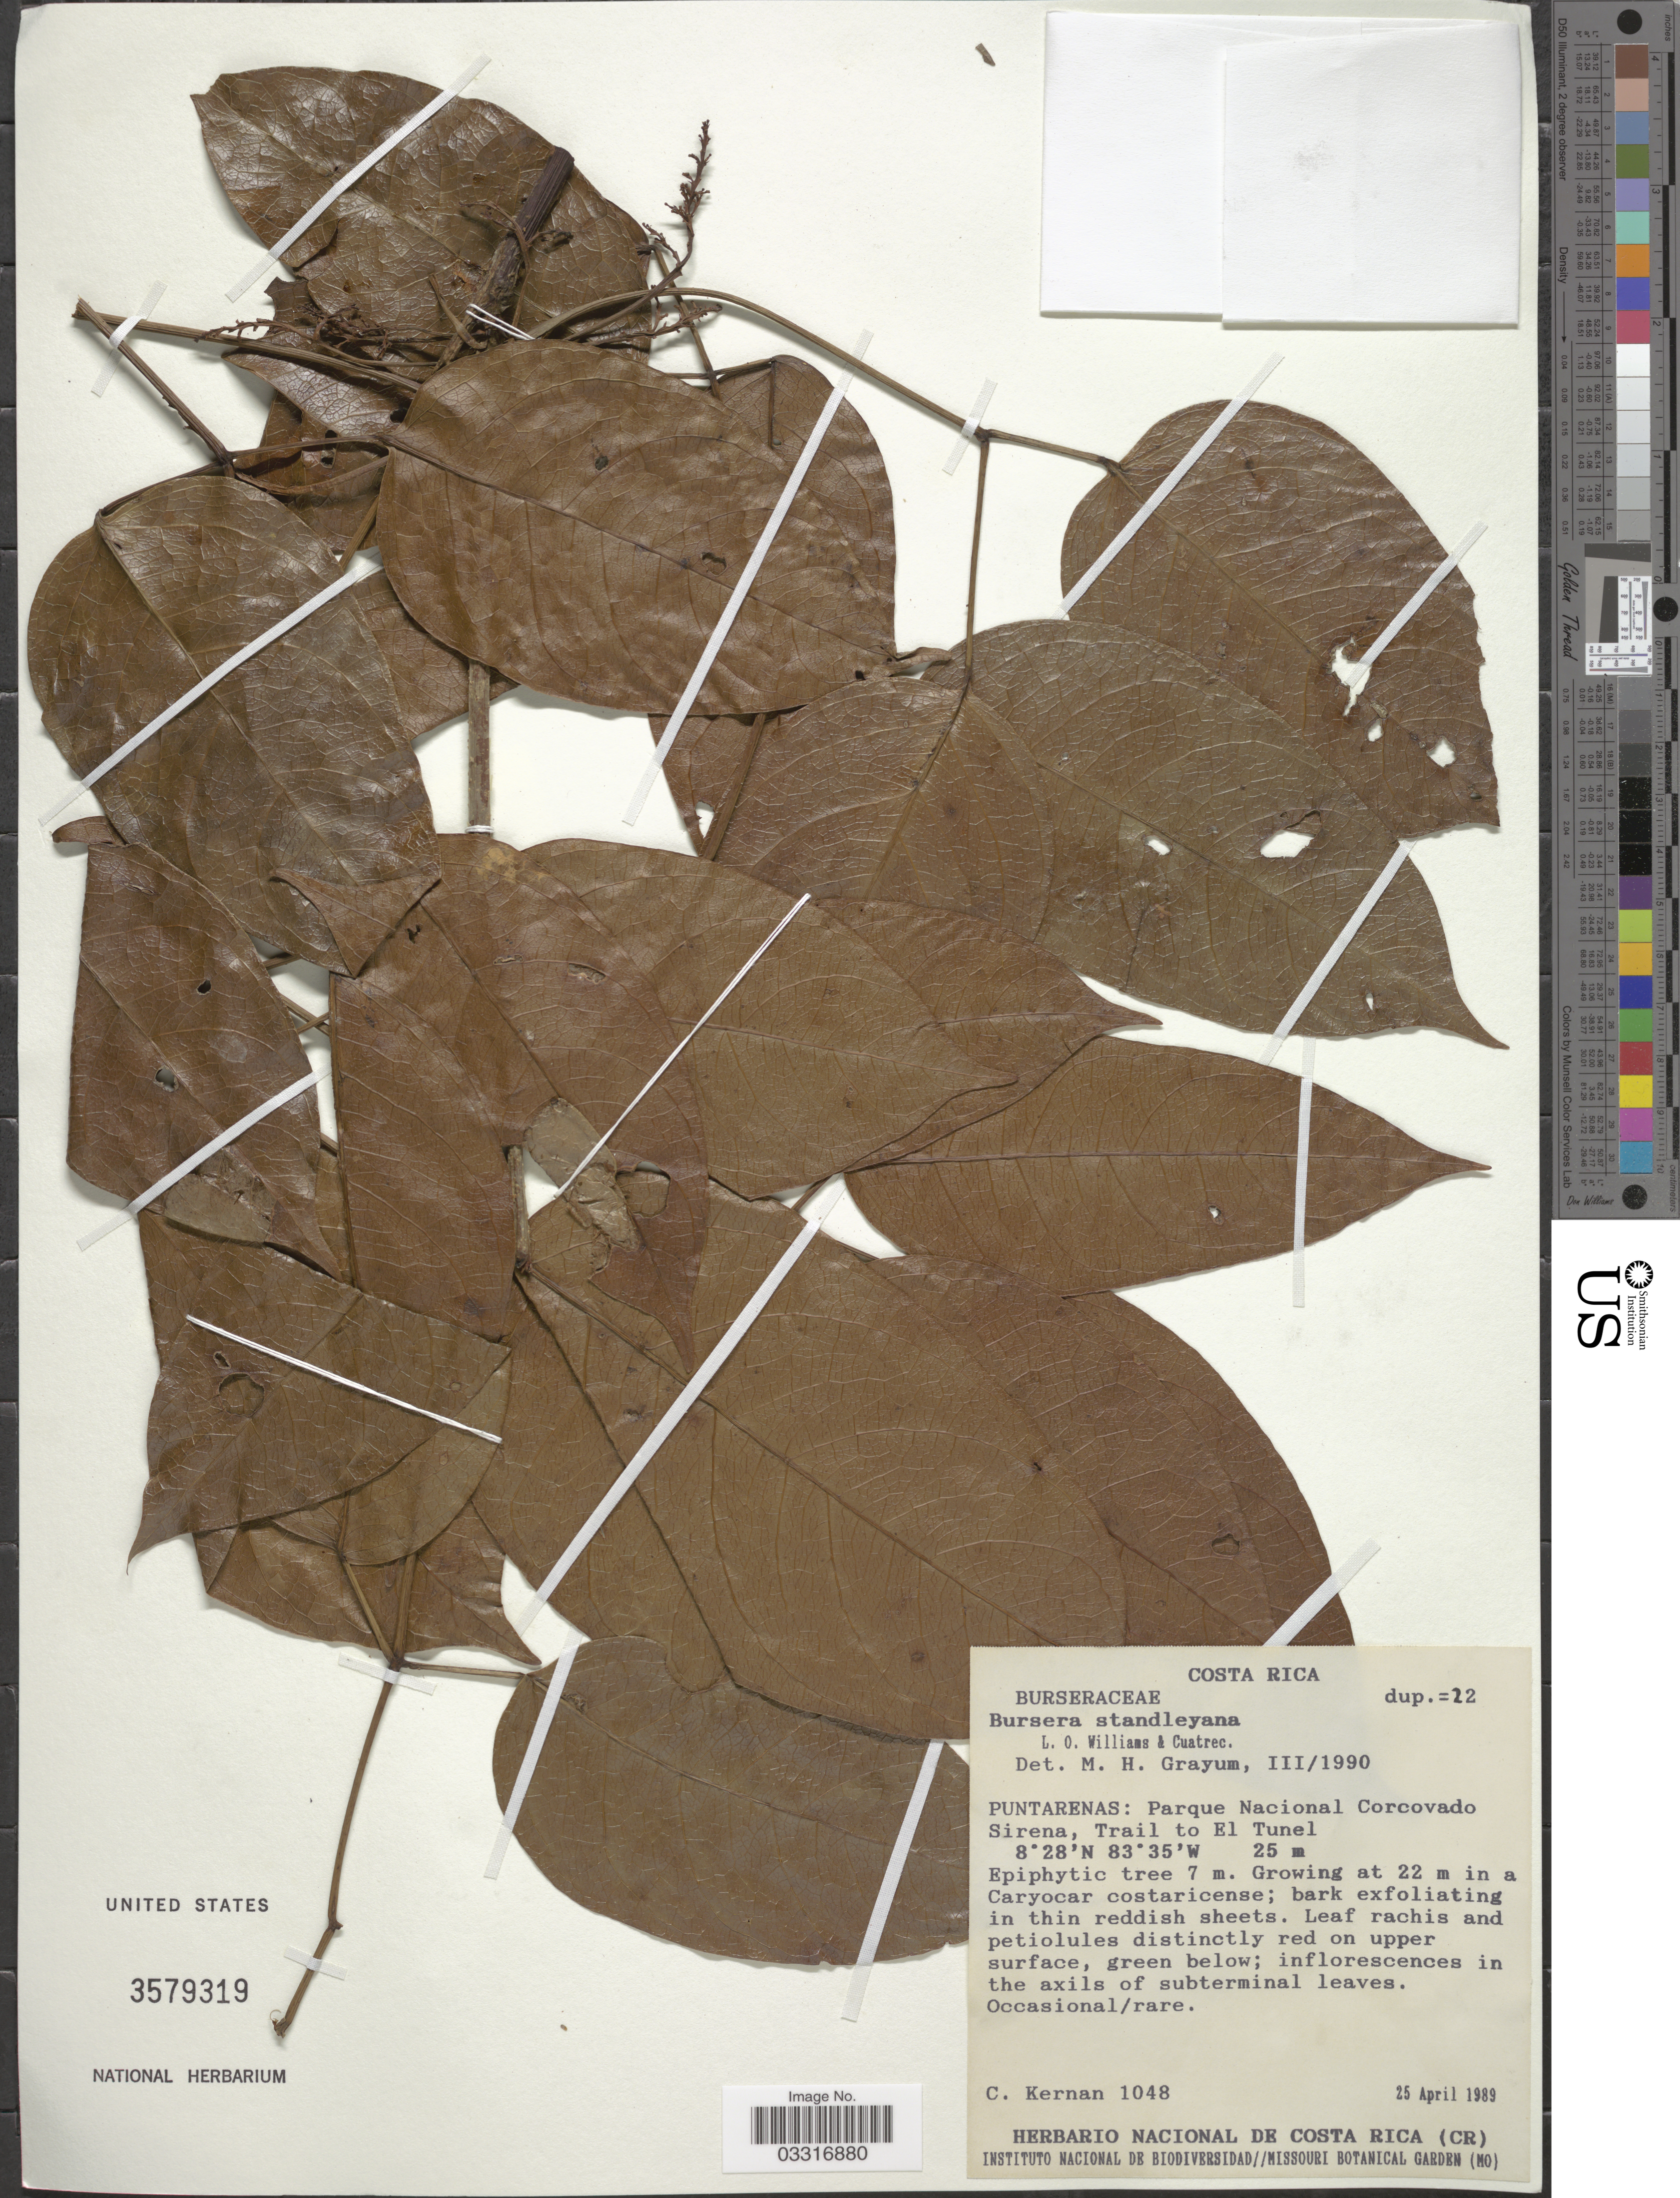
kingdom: Plantae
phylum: Tracheophyta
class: Magnoliopsida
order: Sapindales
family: Burseraceae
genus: Bursera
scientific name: Bursera standleyana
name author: L.O. Williams & Cuatrec.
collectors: C. Kernan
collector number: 1048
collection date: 1989-04-25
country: Costa Rica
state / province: Puntarenas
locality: Parque Nacional Corcovado Sirena, Trail to El Tunel.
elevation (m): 25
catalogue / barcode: US 3579319